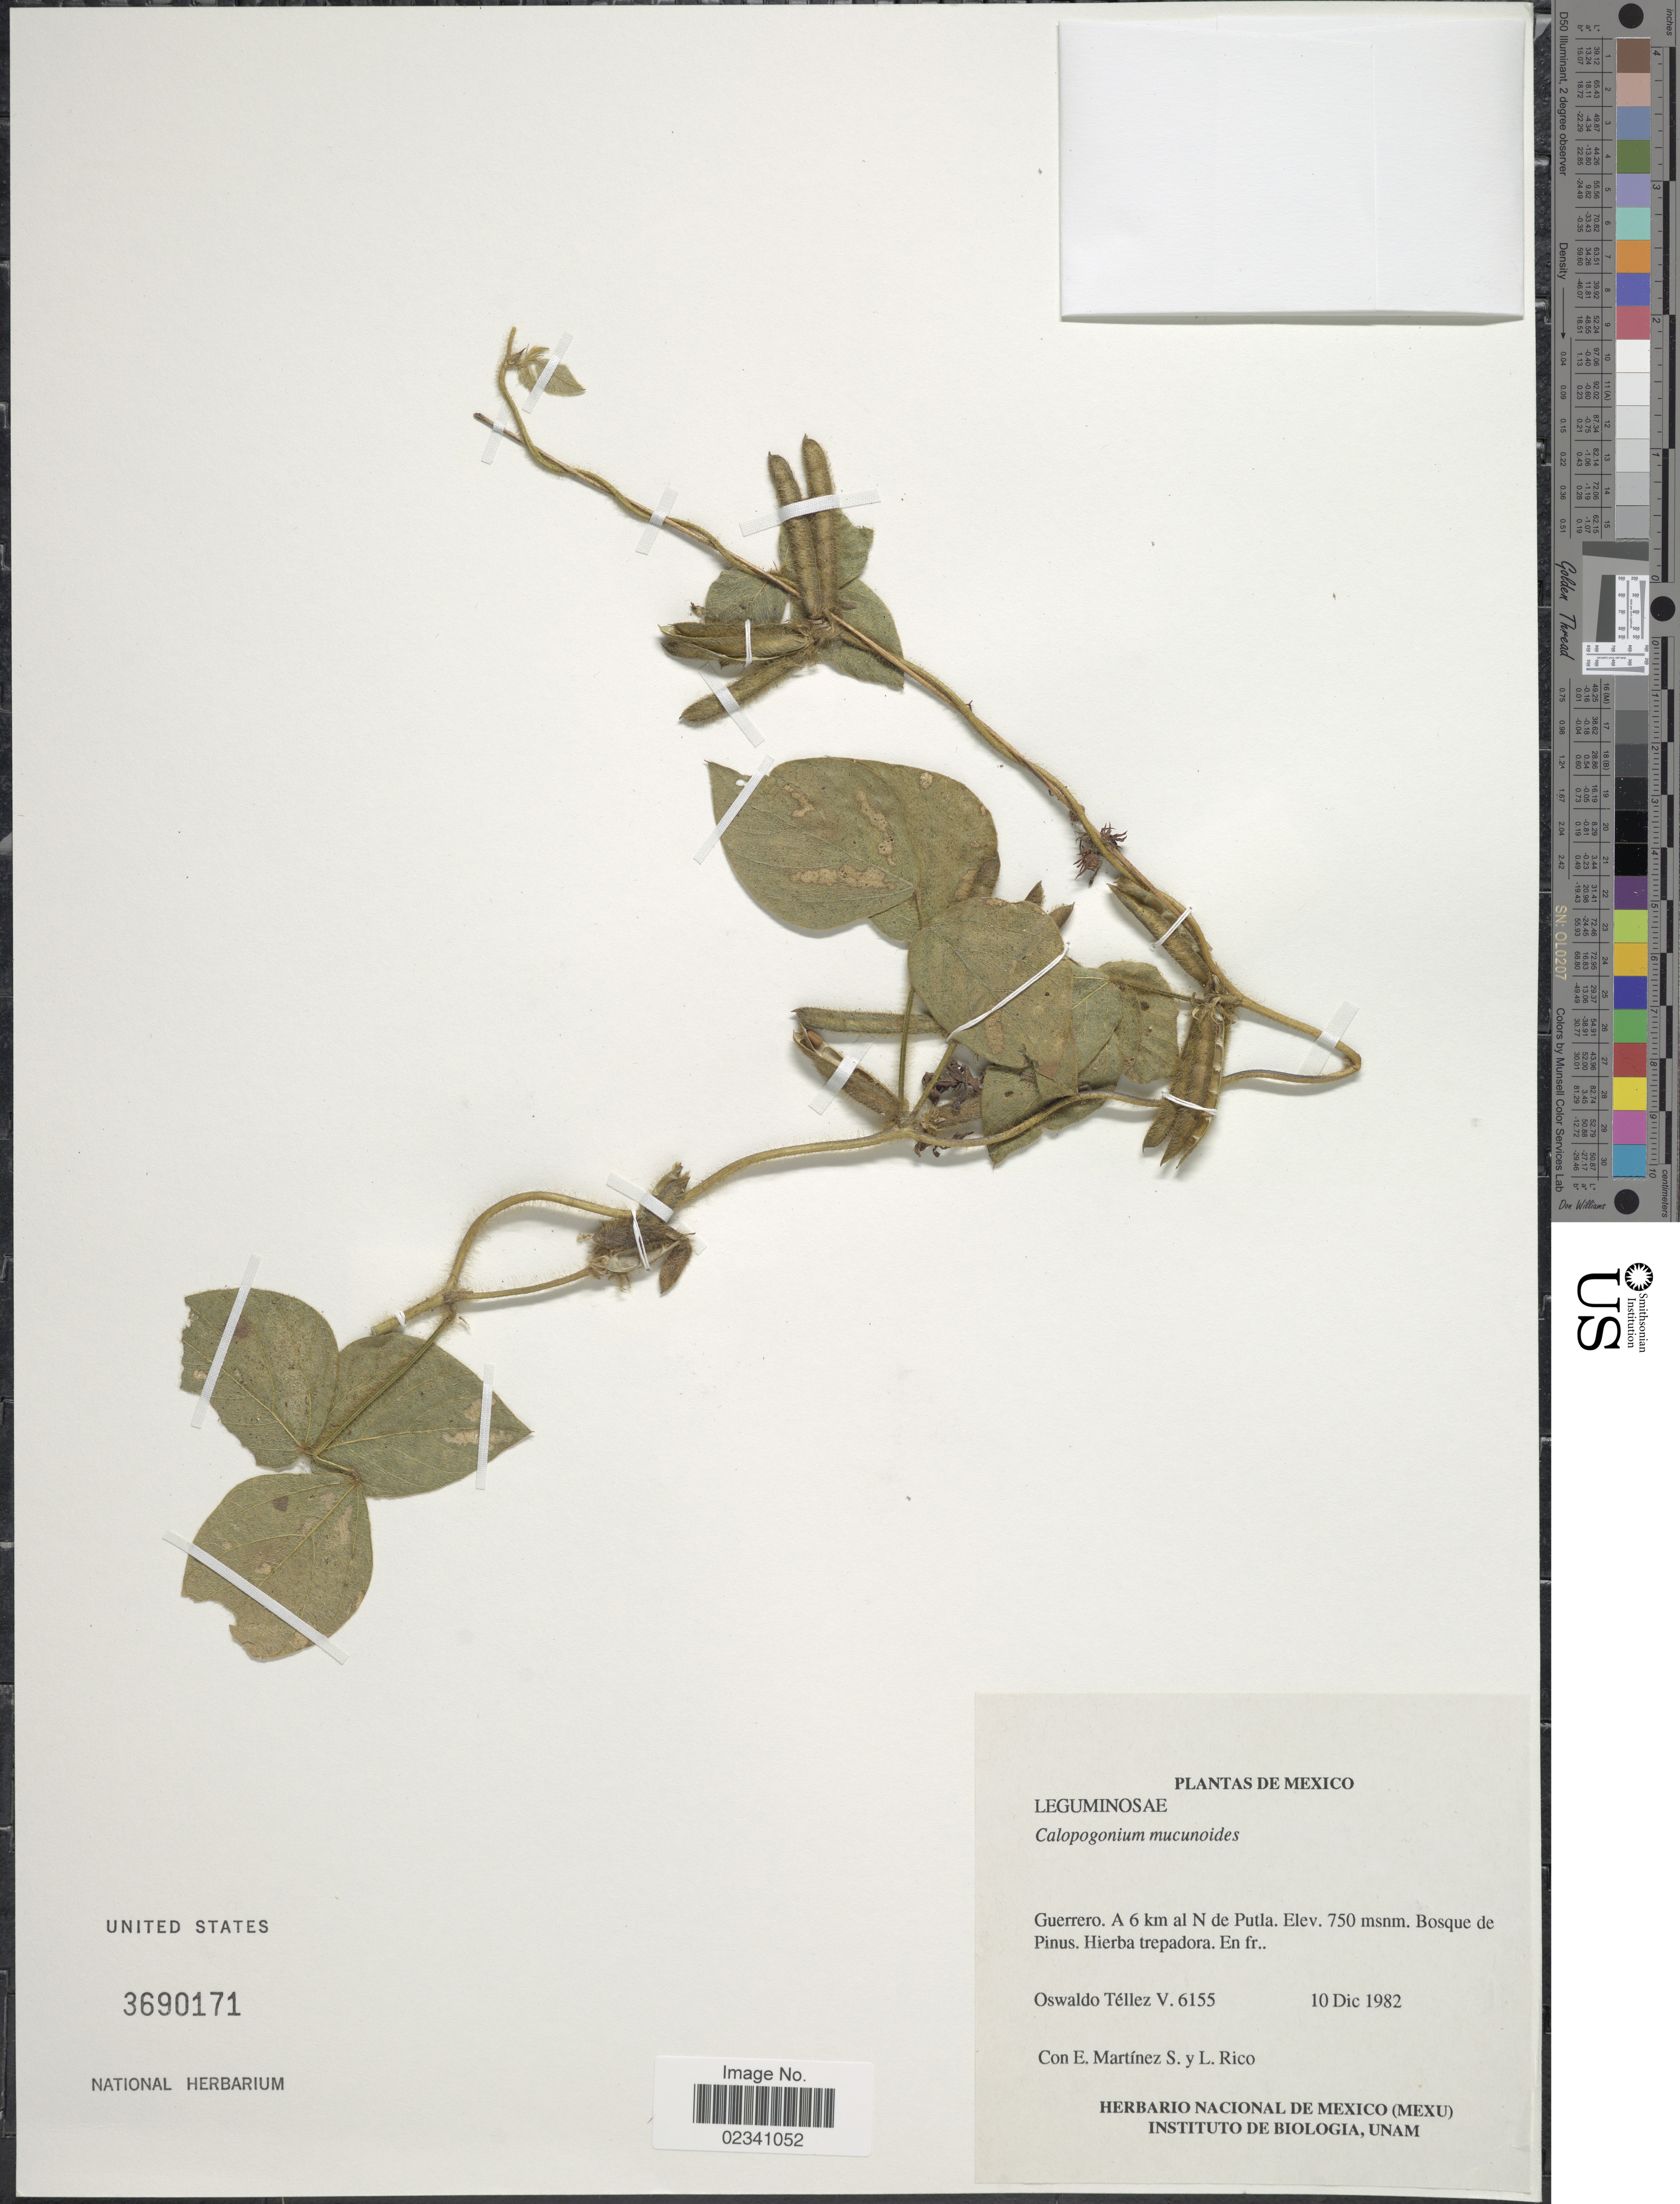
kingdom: Plantae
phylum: Tracheophyta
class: Magnoliopsida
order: Fabales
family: Fabaceae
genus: Calopogonium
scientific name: Calopogonium mucunoides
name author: Desv.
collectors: O. Téllez V., E. M. Martínez S. & L. Rico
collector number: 6155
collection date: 1982-12-10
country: Mexico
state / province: Guerrero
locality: Guerrero. A 6 km al N de Putla. Bosque de Pinus.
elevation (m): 750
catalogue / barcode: US 3690171